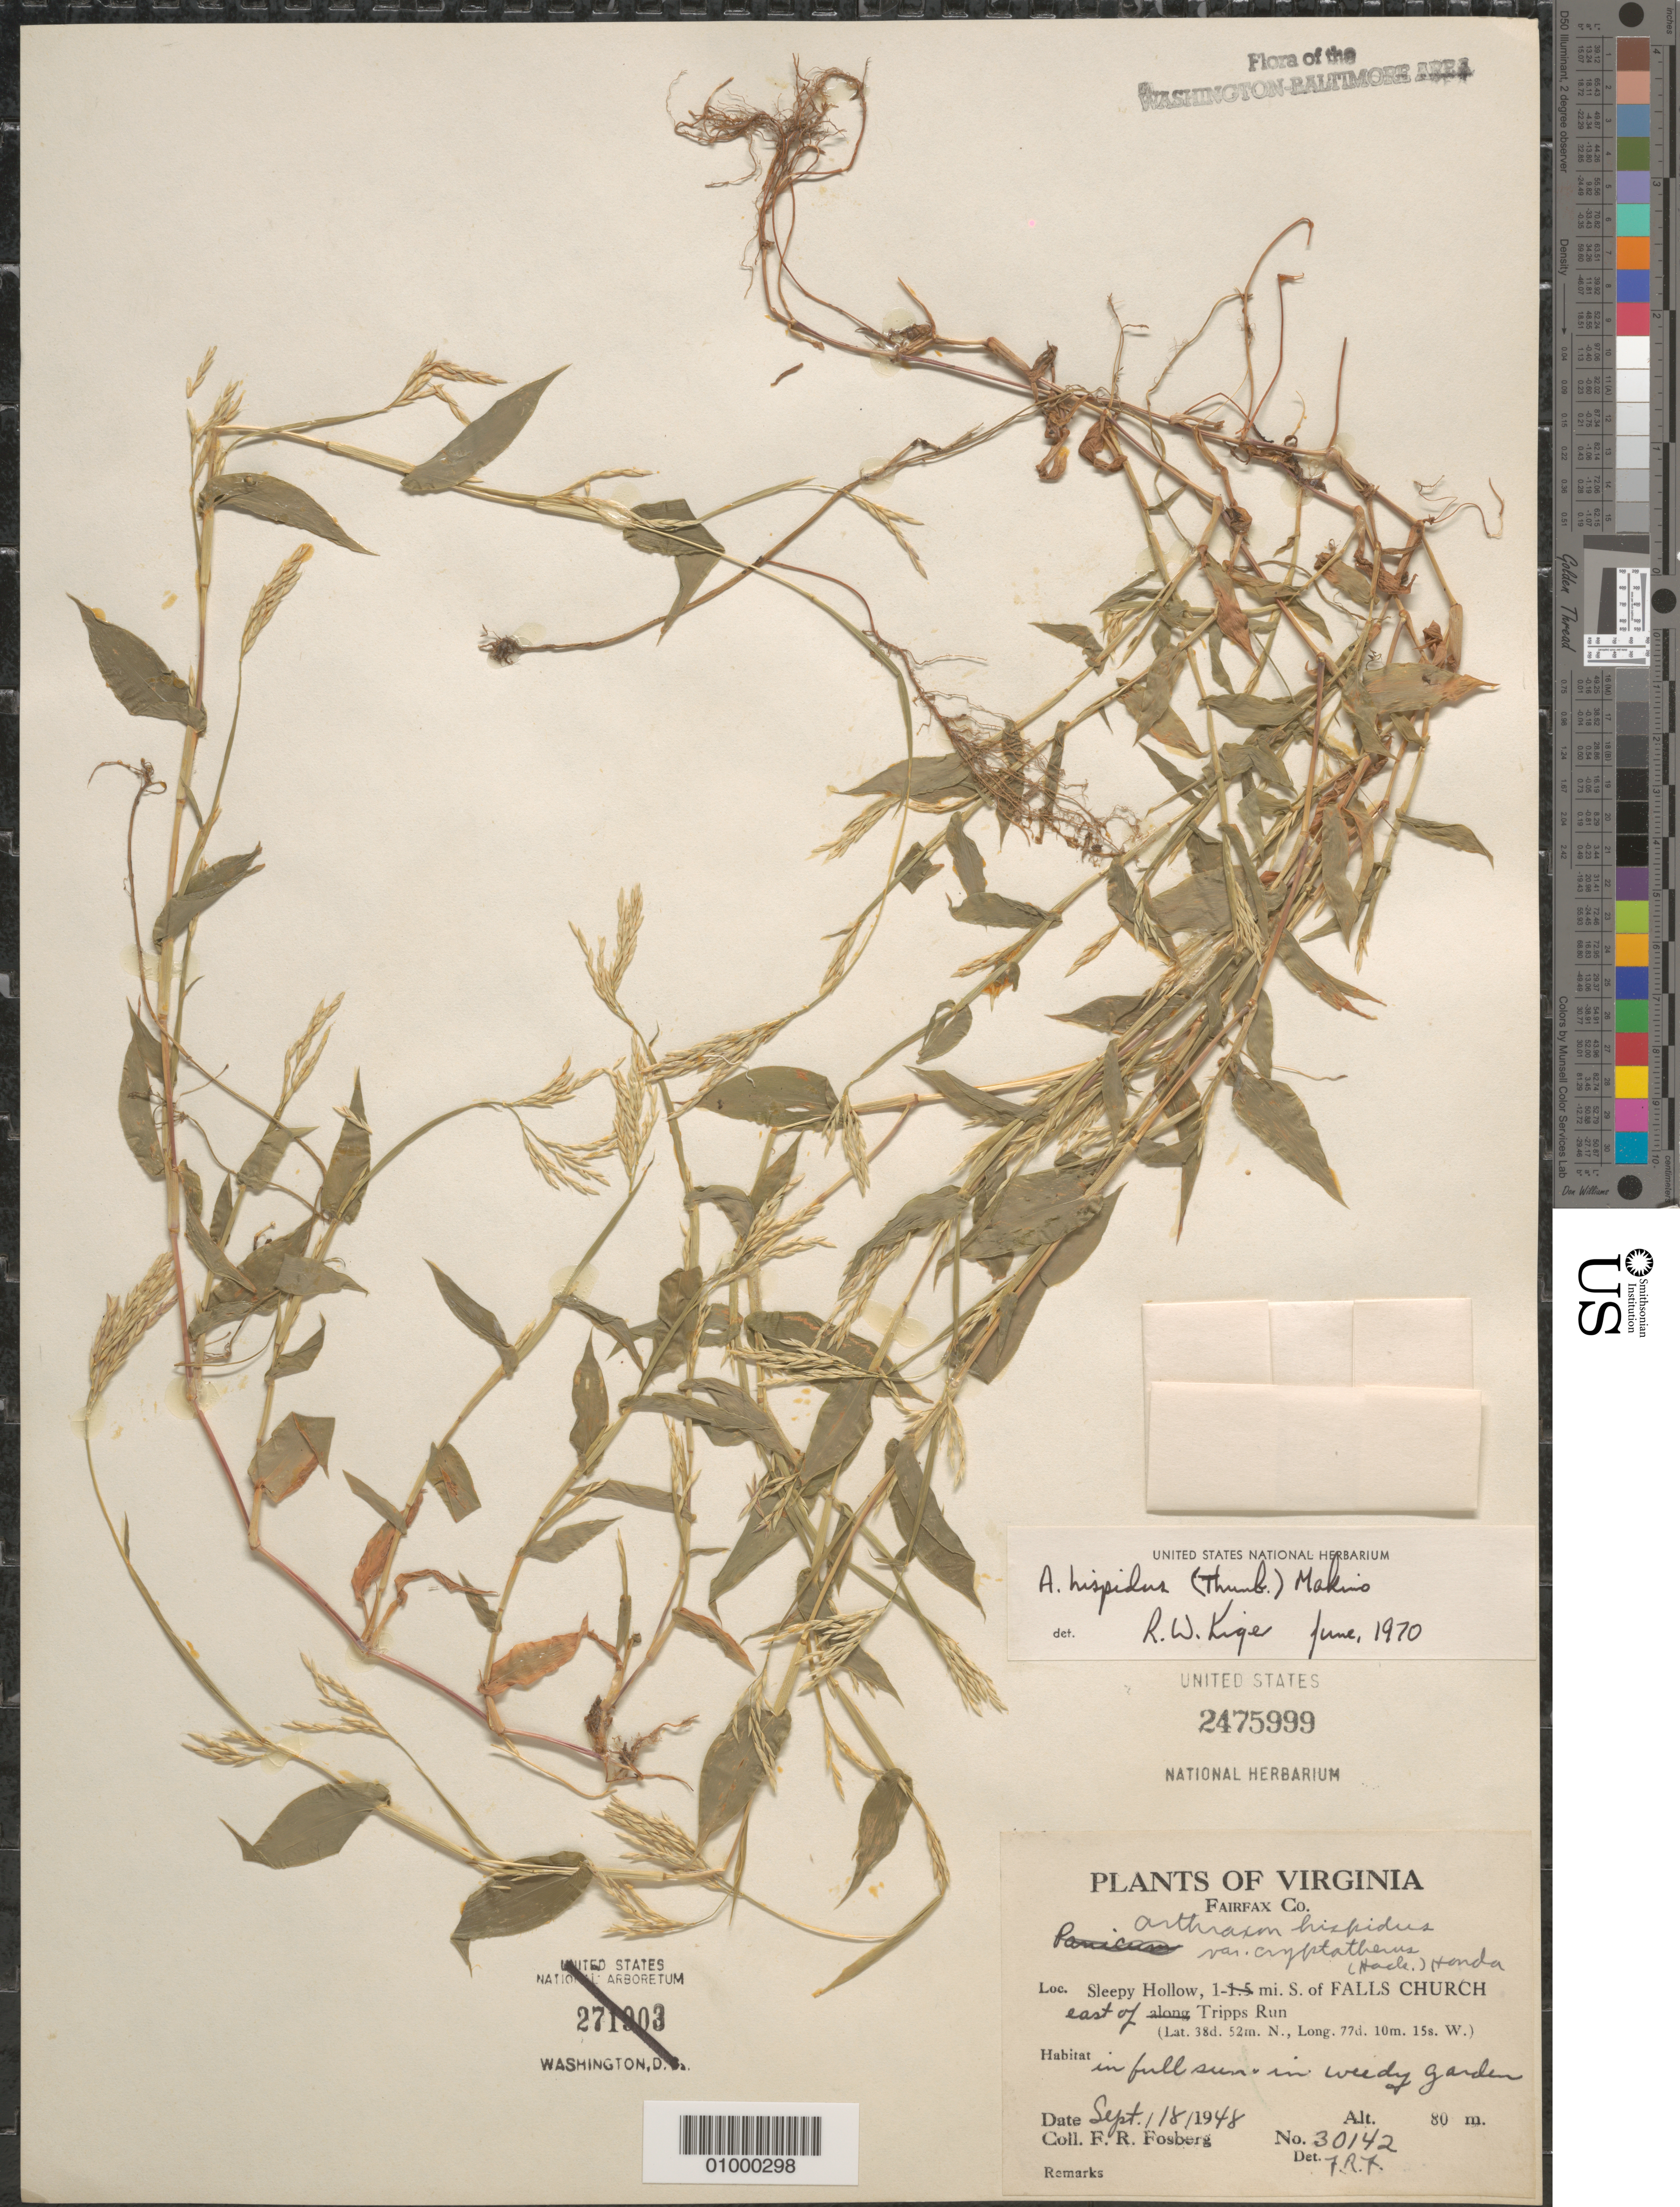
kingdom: Plantae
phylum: Tracheophyta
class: Liliopsida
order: Poales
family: Poaceae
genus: Arthraxon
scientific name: Arthraxon hispidus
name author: (Thunb.) Makino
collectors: F. R. Fosberg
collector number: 30142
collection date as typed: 18 Sep 1948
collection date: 1948-09-18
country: United States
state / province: Virginia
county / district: Fairfax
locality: Sleepy Hollow, 1 mi. S of Falls Church E of Tripps Run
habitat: in full sun in weedy garden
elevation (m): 80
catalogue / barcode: US 2475999